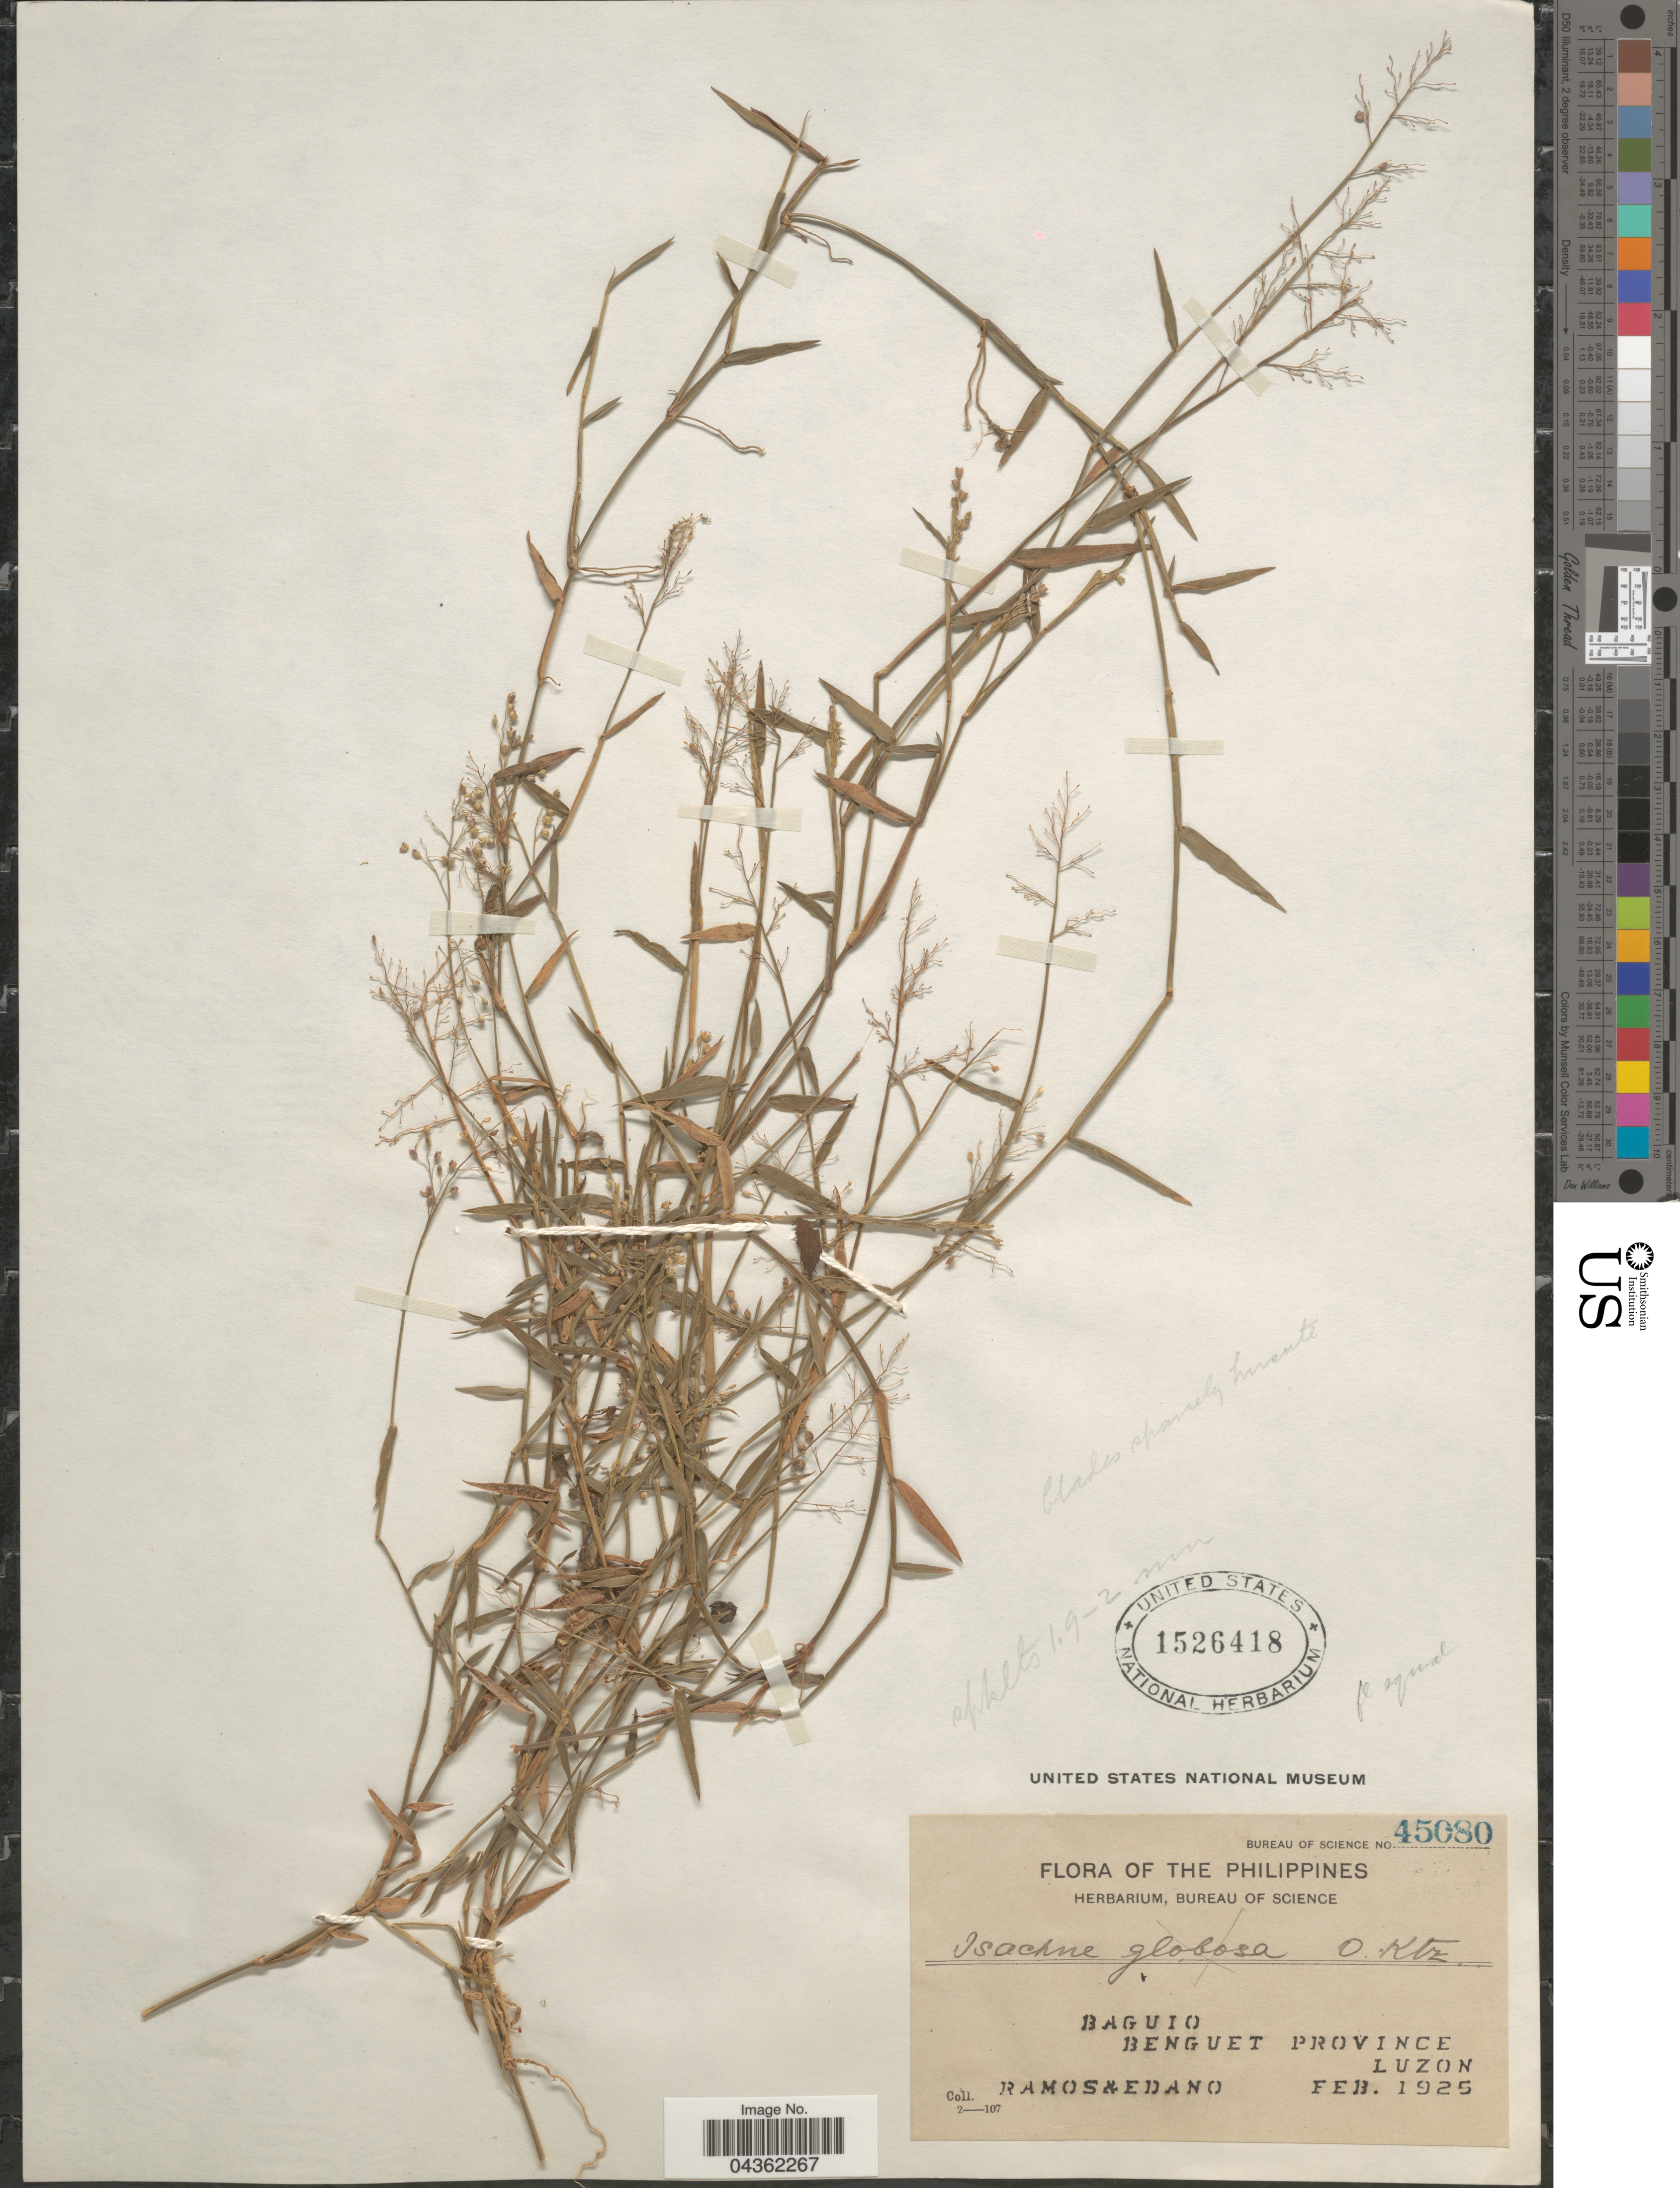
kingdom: Plantae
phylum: Tracheophyta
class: Liliopsida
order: Poales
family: Poaceae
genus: Isachne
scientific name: Isachne sp.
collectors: -. Ramos & -. Edano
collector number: Bureau of Science 45080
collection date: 1925-02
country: Philippines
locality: Baguio. Benguet Province, Luzon.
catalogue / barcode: US 1526418